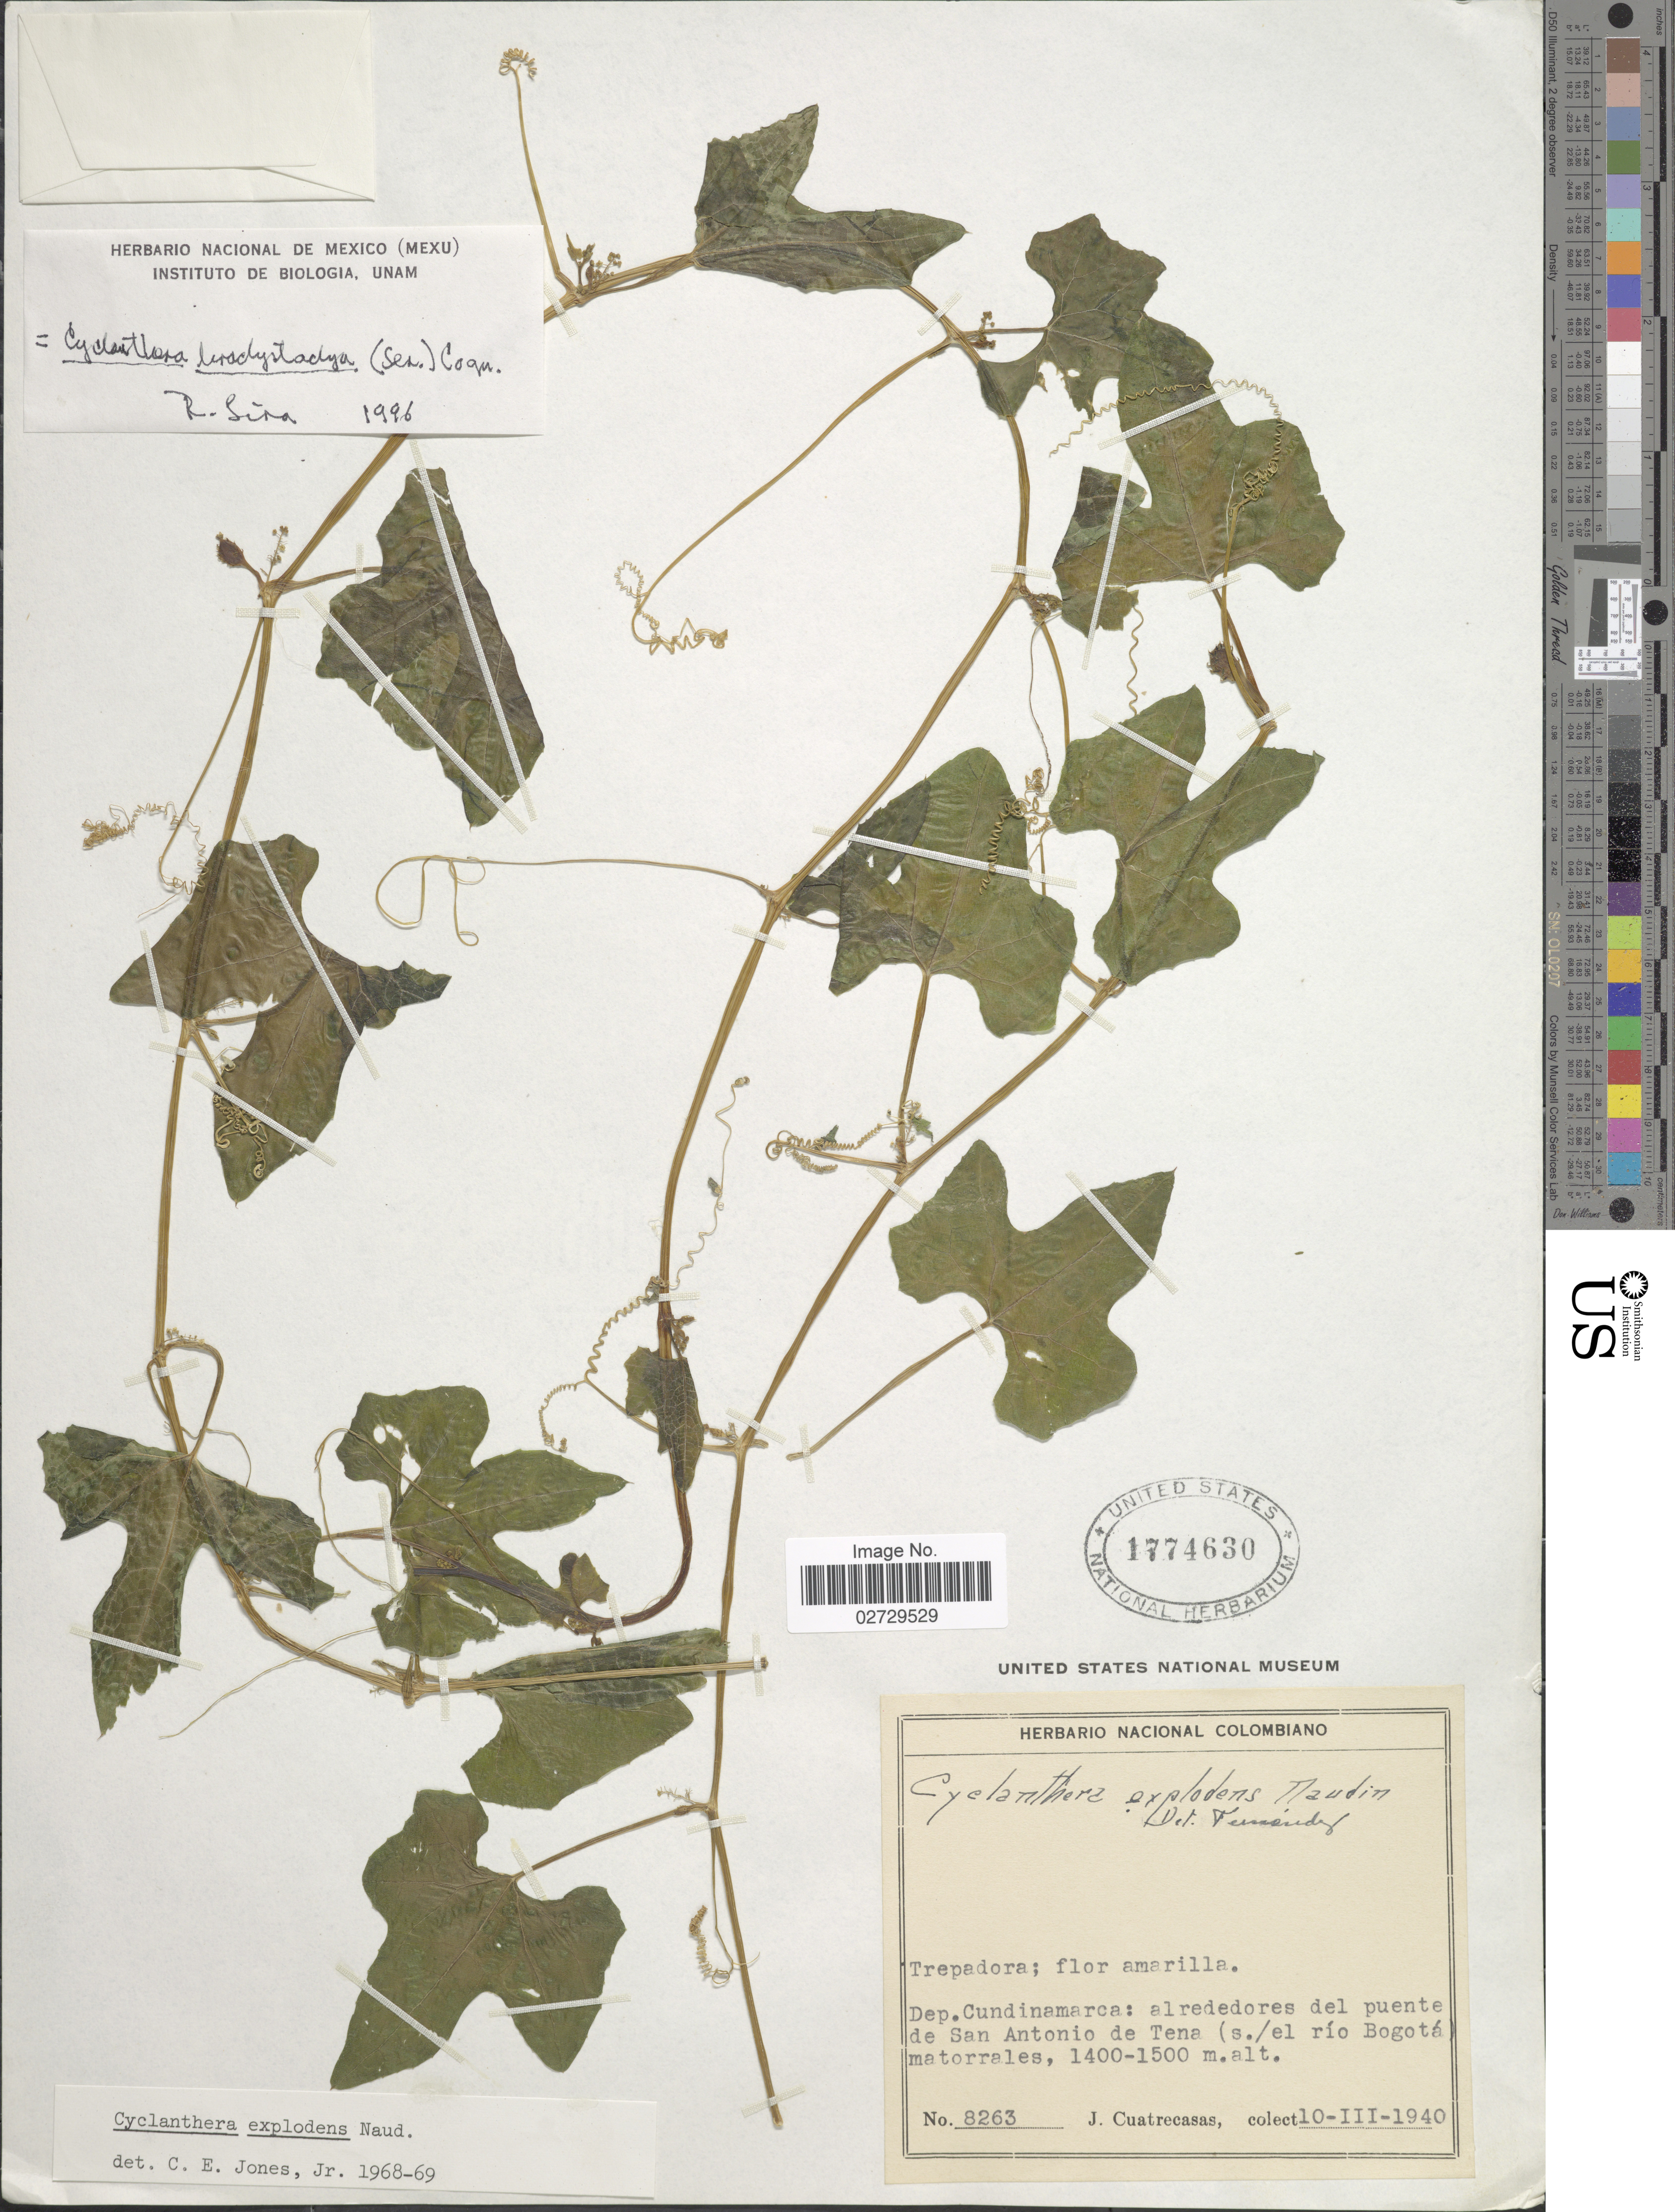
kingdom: Plantae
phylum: Tracheophyta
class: Magnoliopsida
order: Cucurbitales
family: Cucurbitaceae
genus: Cyclanthera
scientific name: Cyclanthera brachystachya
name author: (DC.) Cogn.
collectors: J. Cuatrecasas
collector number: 8263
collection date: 1940-03-10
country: Colombia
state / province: Cundinamarca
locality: Dep. Cundinamarca: alrededores del puente de San Antonio de Tena (s./ el rio Bogota) matorrales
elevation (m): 1400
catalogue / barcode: US 1774630